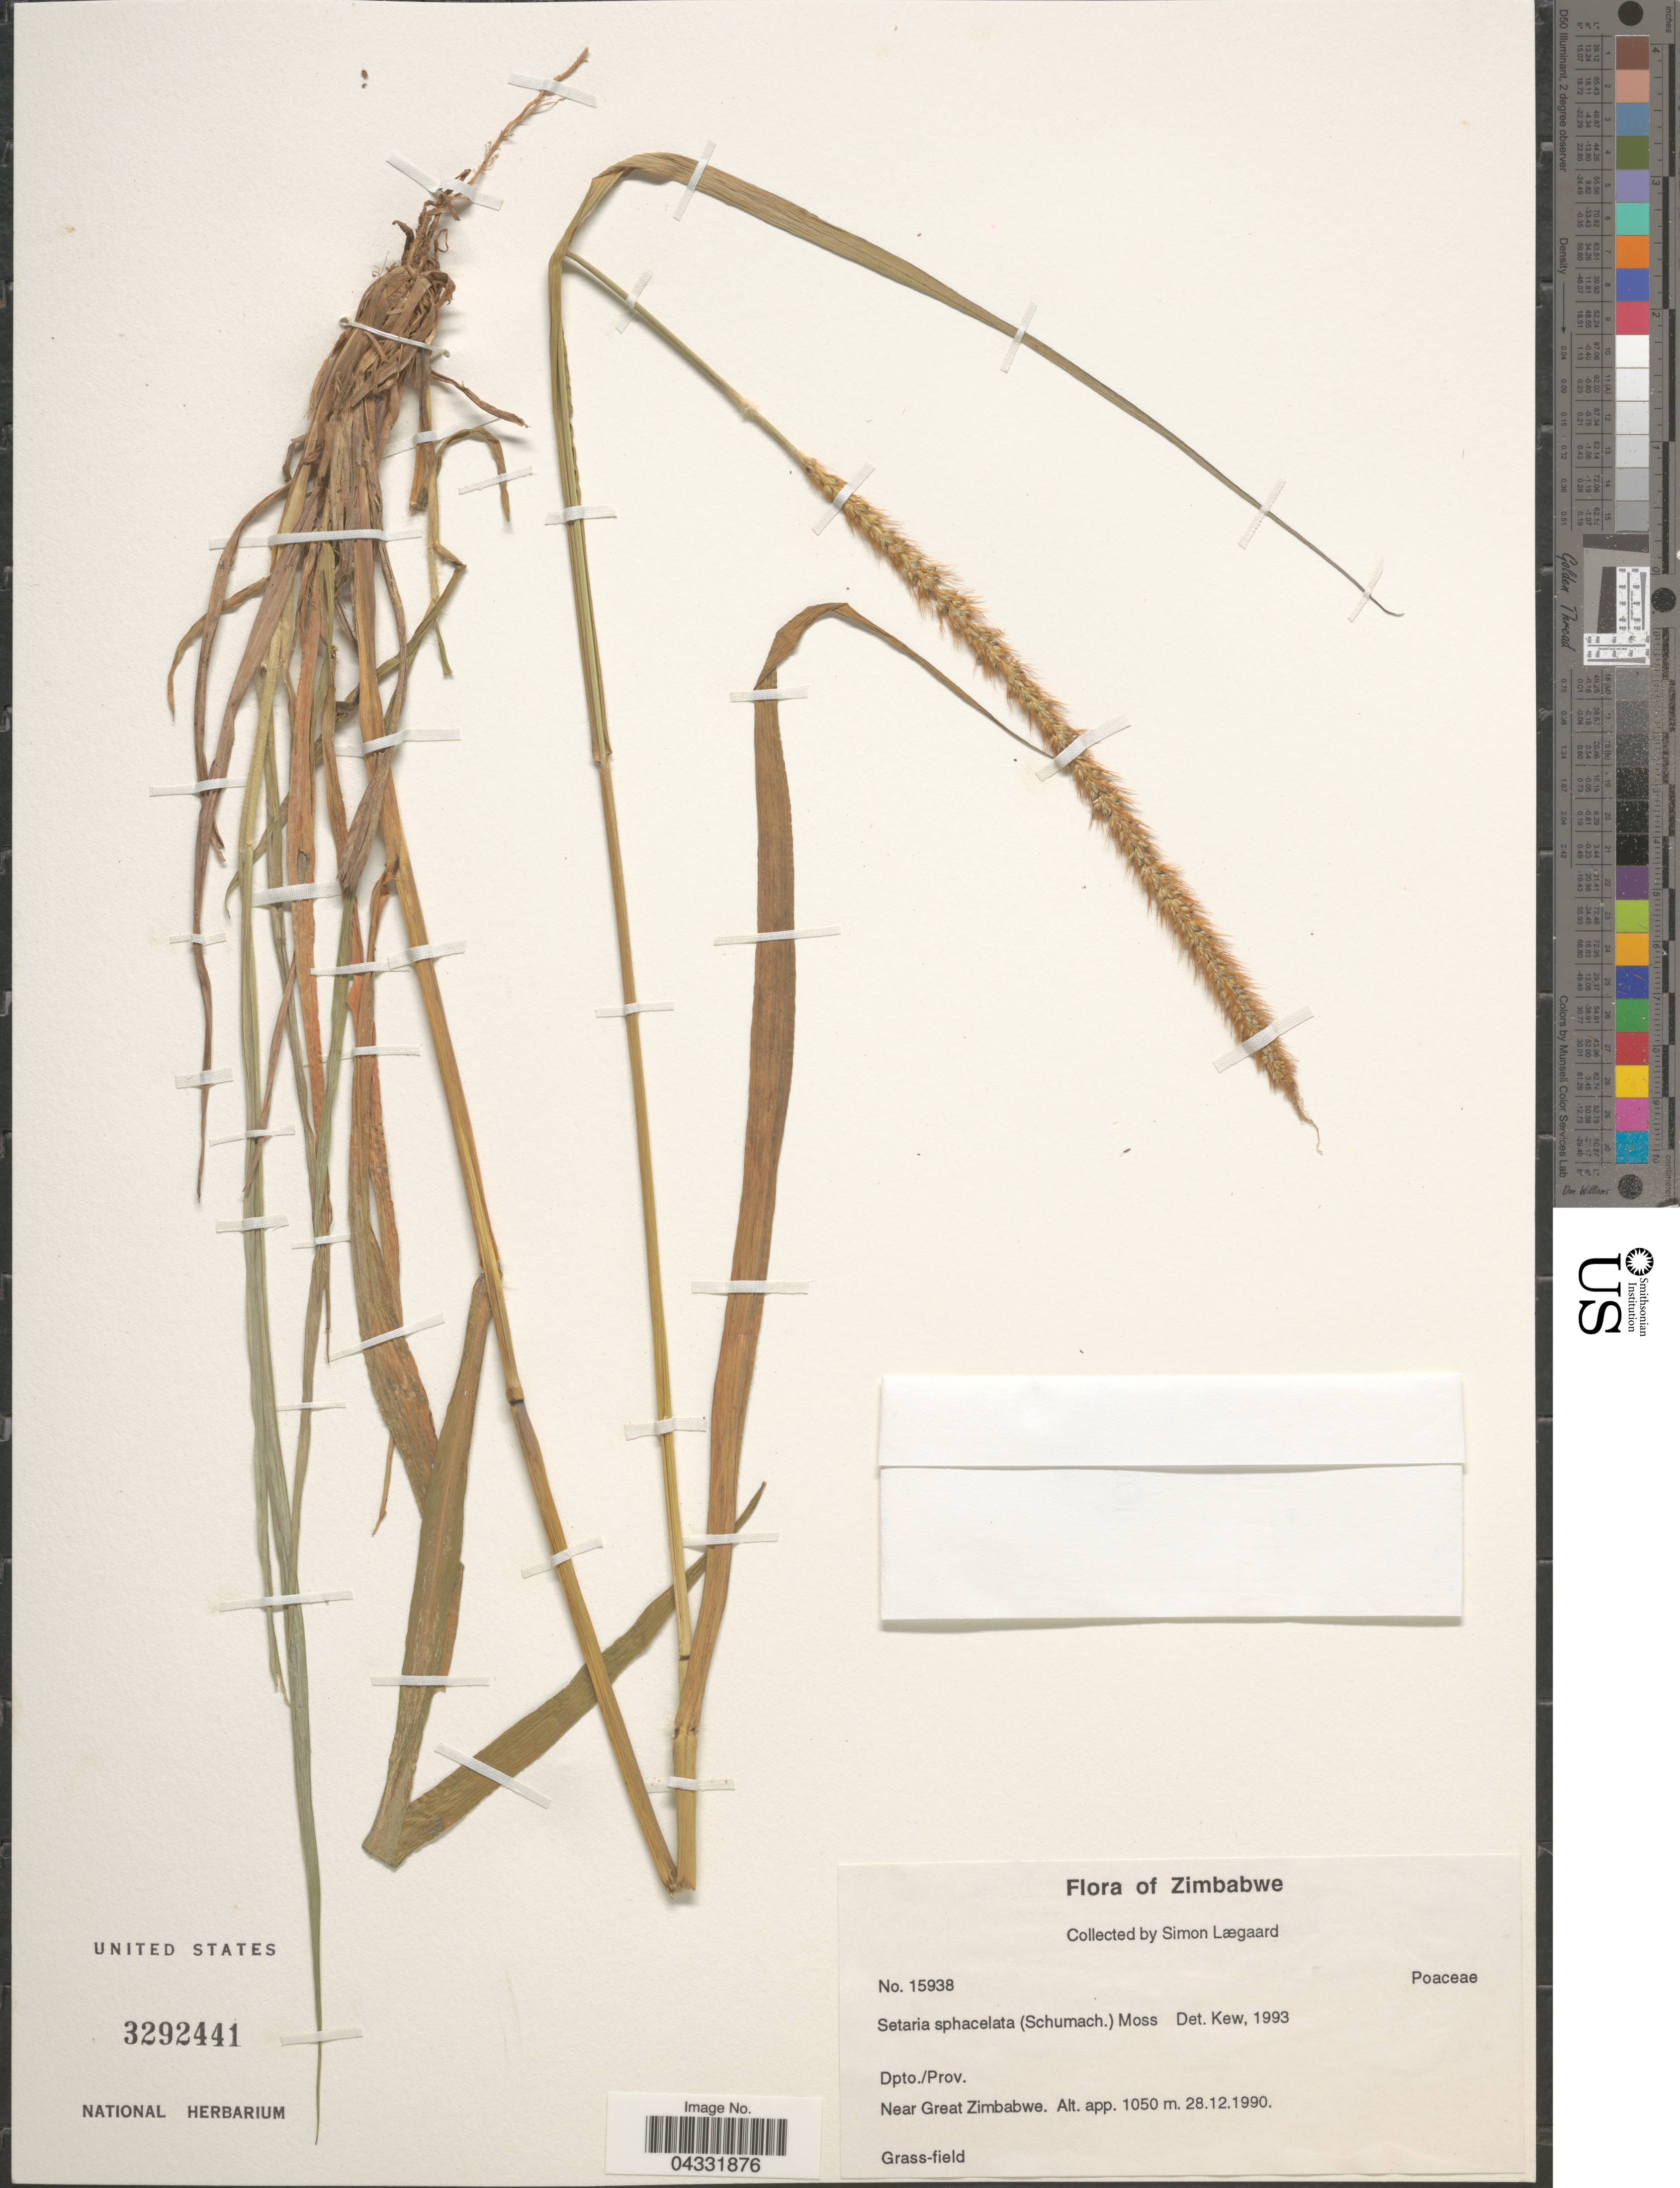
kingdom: Plantae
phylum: Tracheophyta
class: Liliopsida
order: Poales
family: Poaceae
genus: Setaria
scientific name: Setaria sphacelata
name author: (Schumach.) Stapf & Hubb. ex Moss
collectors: S. Lægaard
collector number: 15938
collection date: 1990-12-28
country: Zimbabwe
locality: Near Great Zimbabwe.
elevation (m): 1050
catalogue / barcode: US 3292441